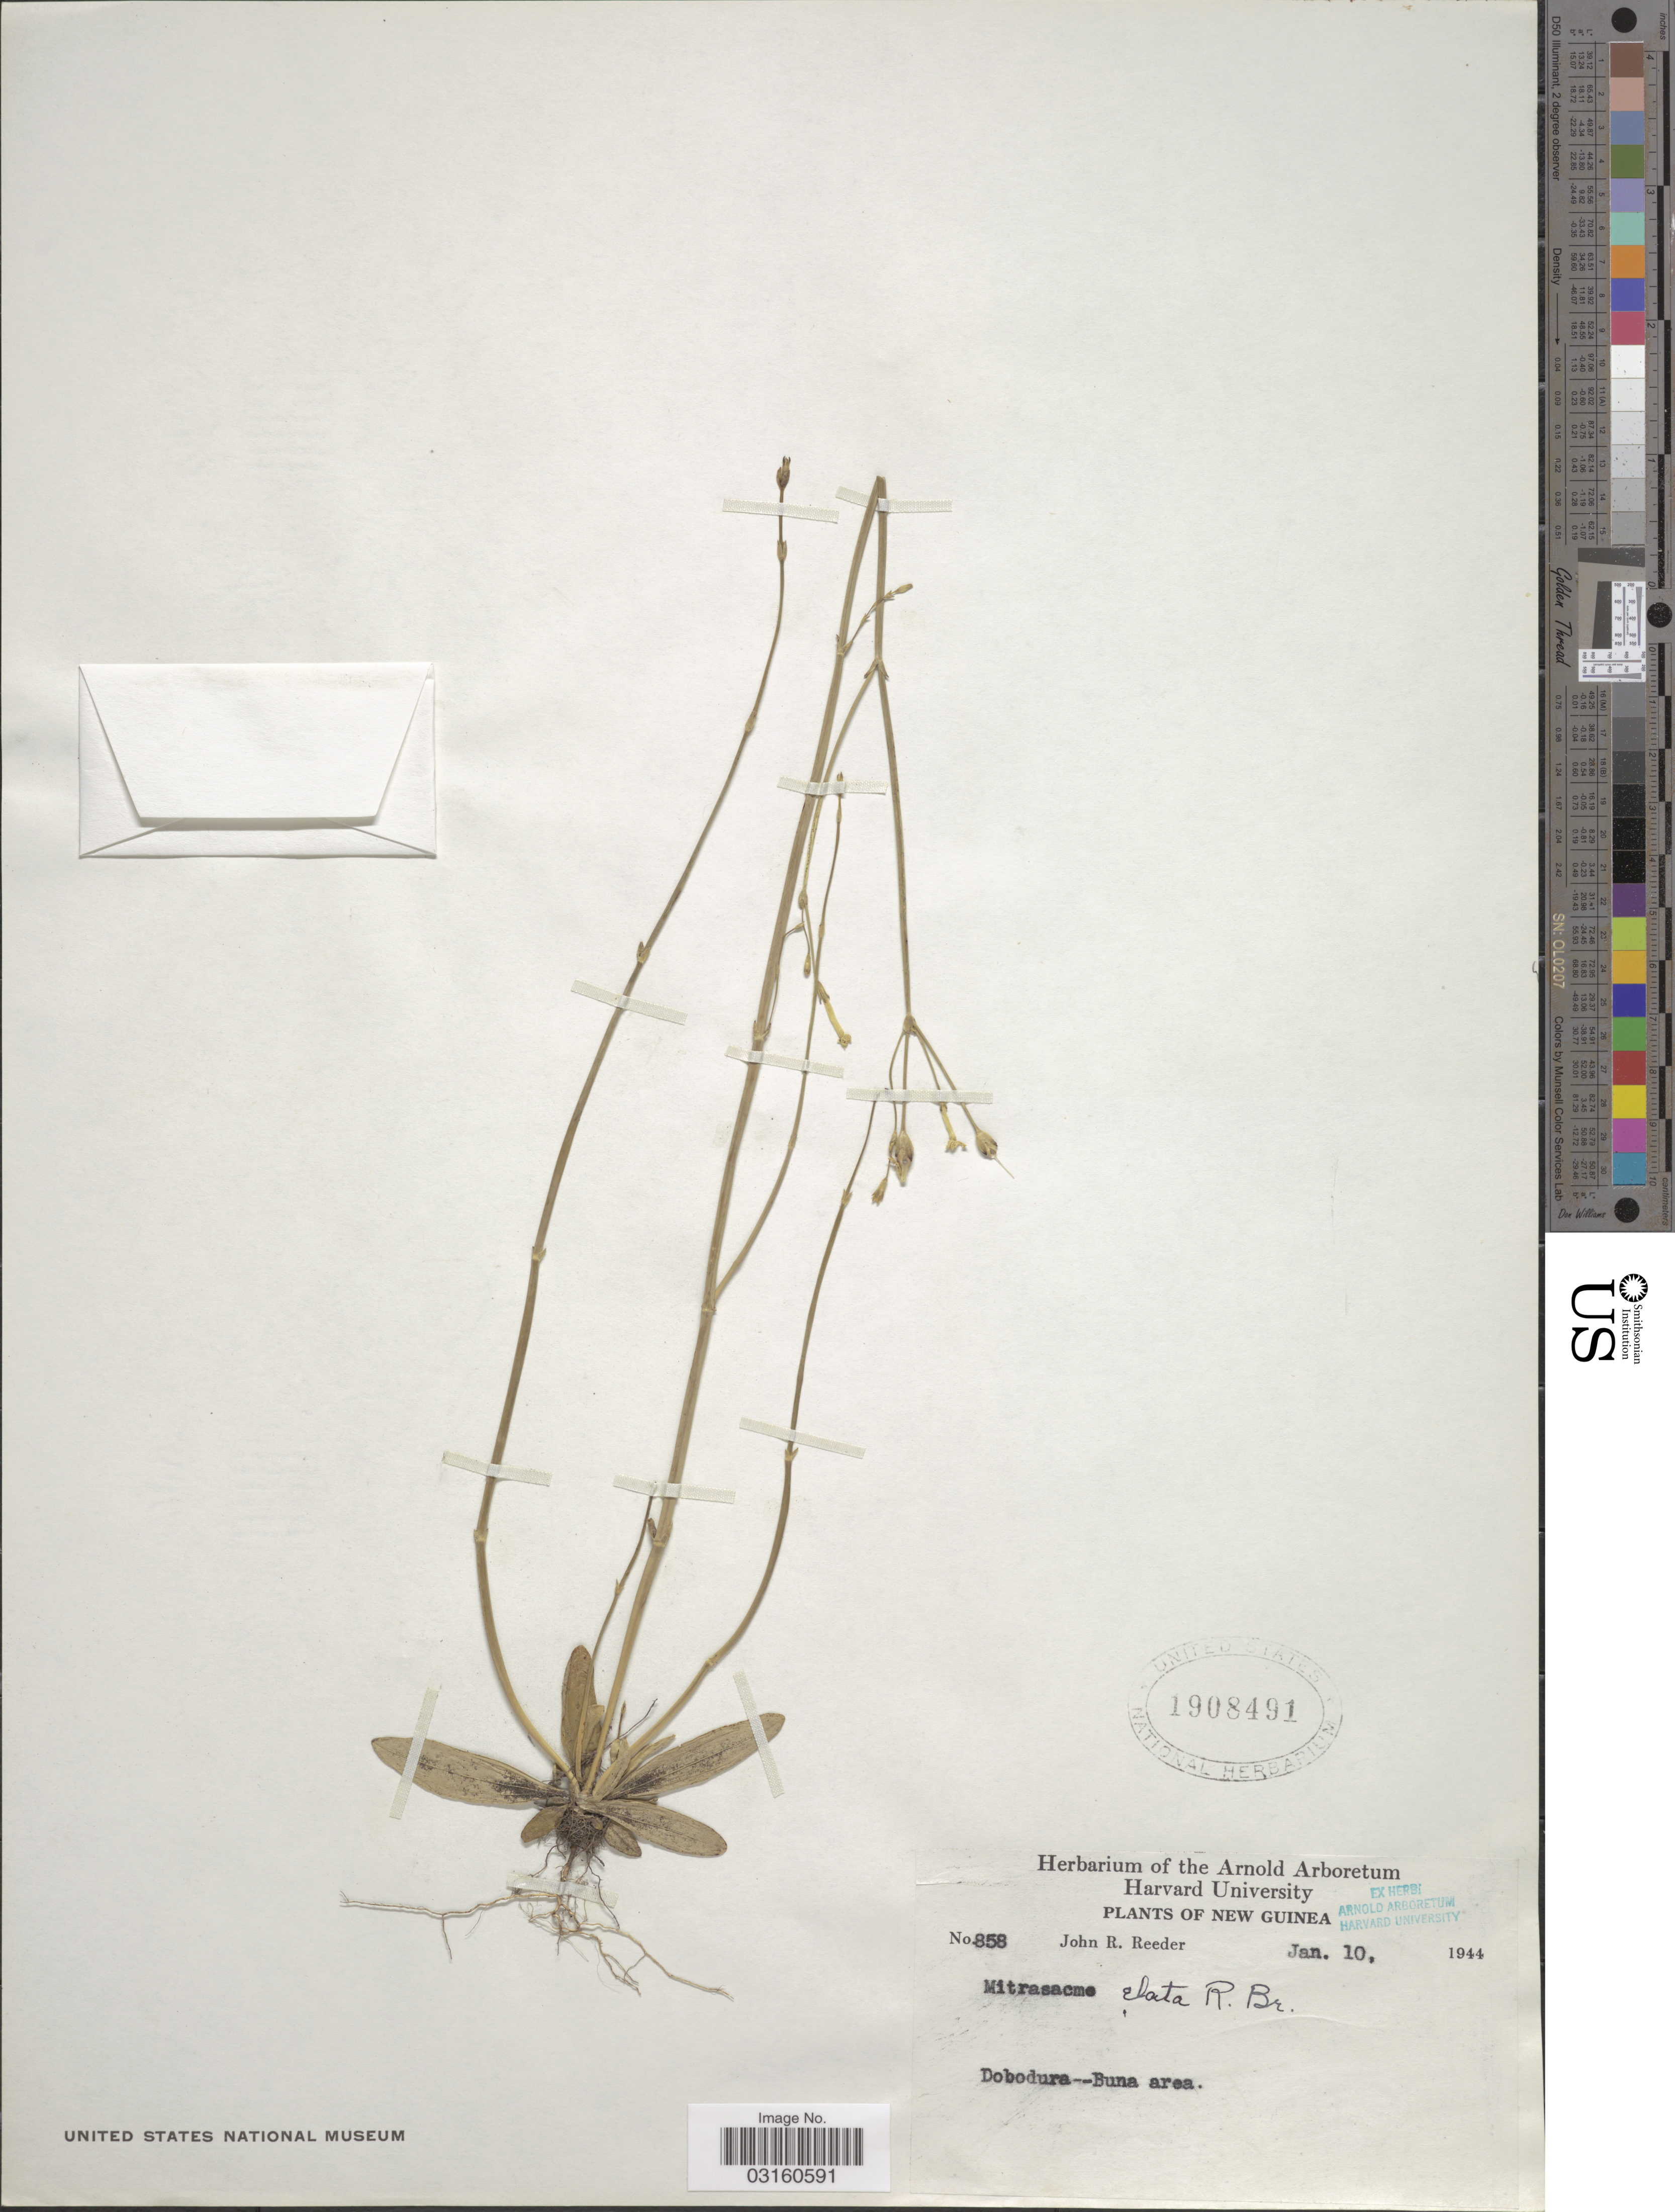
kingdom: Plantae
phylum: Tracheophyta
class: Magnoliopsida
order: Gentianales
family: Loganiaceae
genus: Mitrasacme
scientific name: Mitrasacme elata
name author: R. Br.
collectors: J. R. Reeder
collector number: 858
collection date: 1944-01-10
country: Papua New Guinea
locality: New Guinea. Dobodura-Buna area.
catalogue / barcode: US 1908491